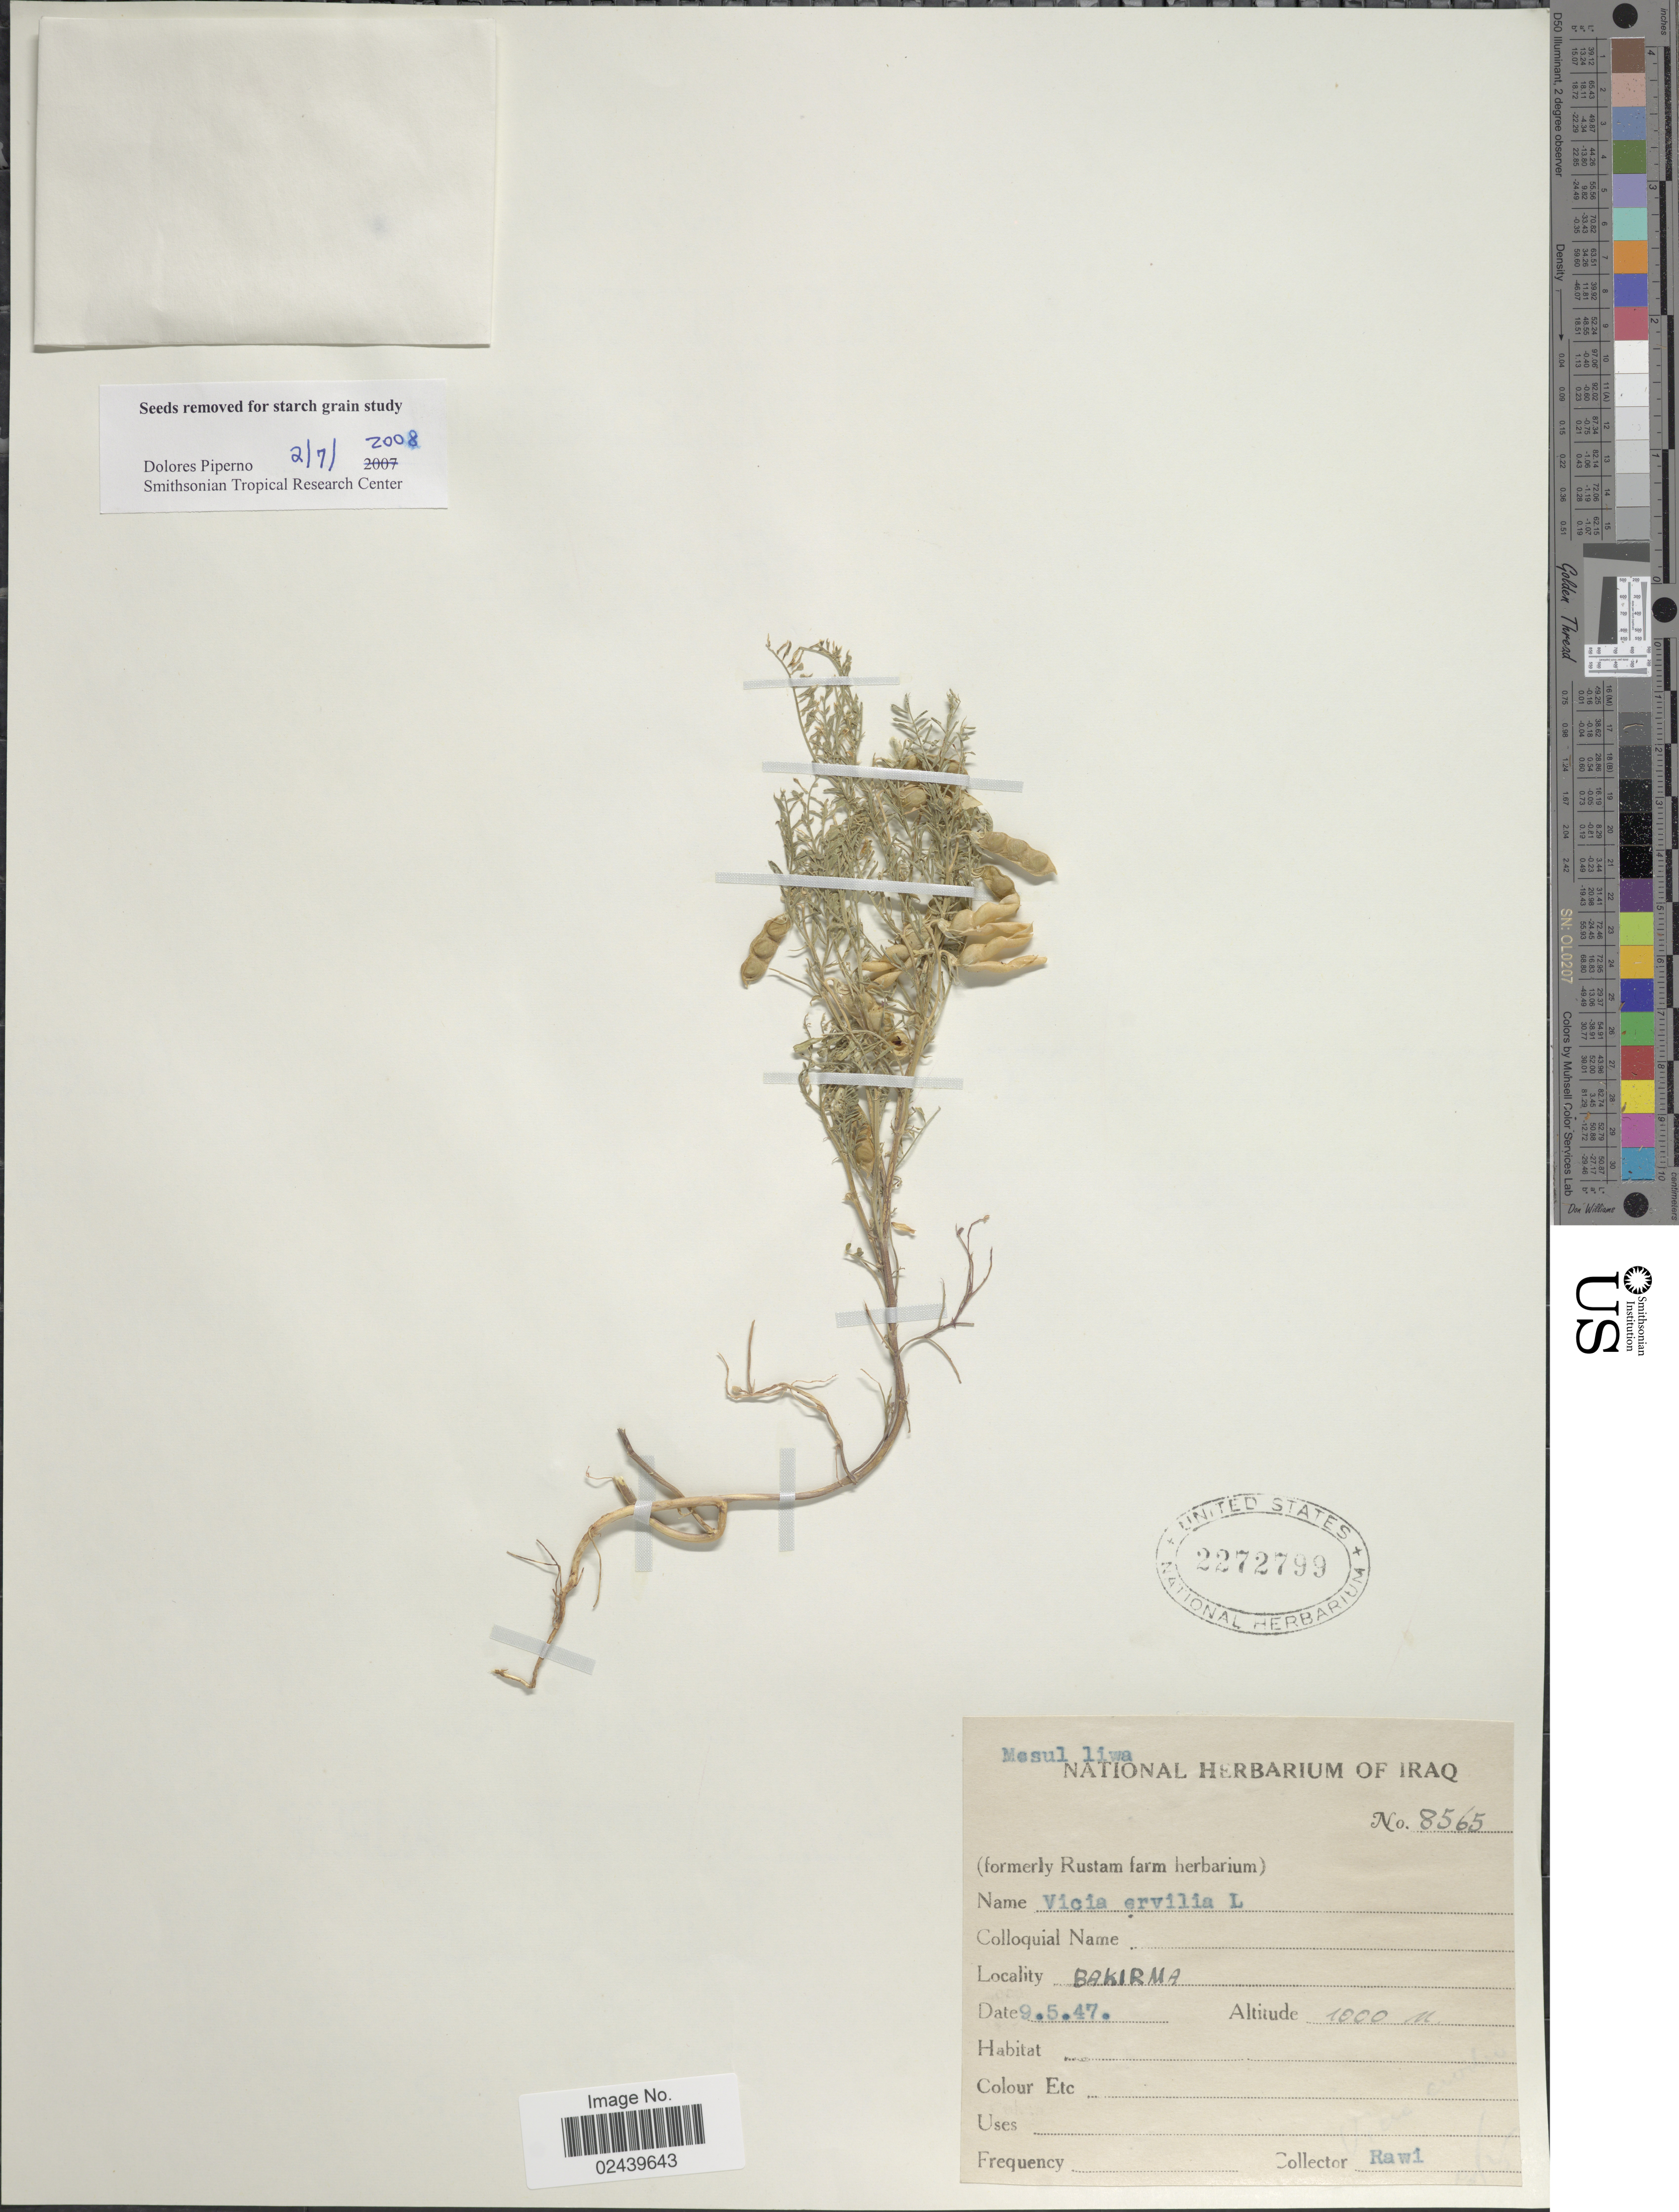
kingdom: Plantae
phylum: Tracheophyta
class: Magnoliopsida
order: Fabales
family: Fabaceae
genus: Vicia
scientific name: Vicia ervilia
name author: (L.) Willd.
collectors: -. Rawi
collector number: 8565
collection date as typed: Transcribed d/m/y: 9/5/47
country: Iraq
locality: Mesul liwa. Bakirma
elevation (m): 1000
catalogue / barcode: US 2272799